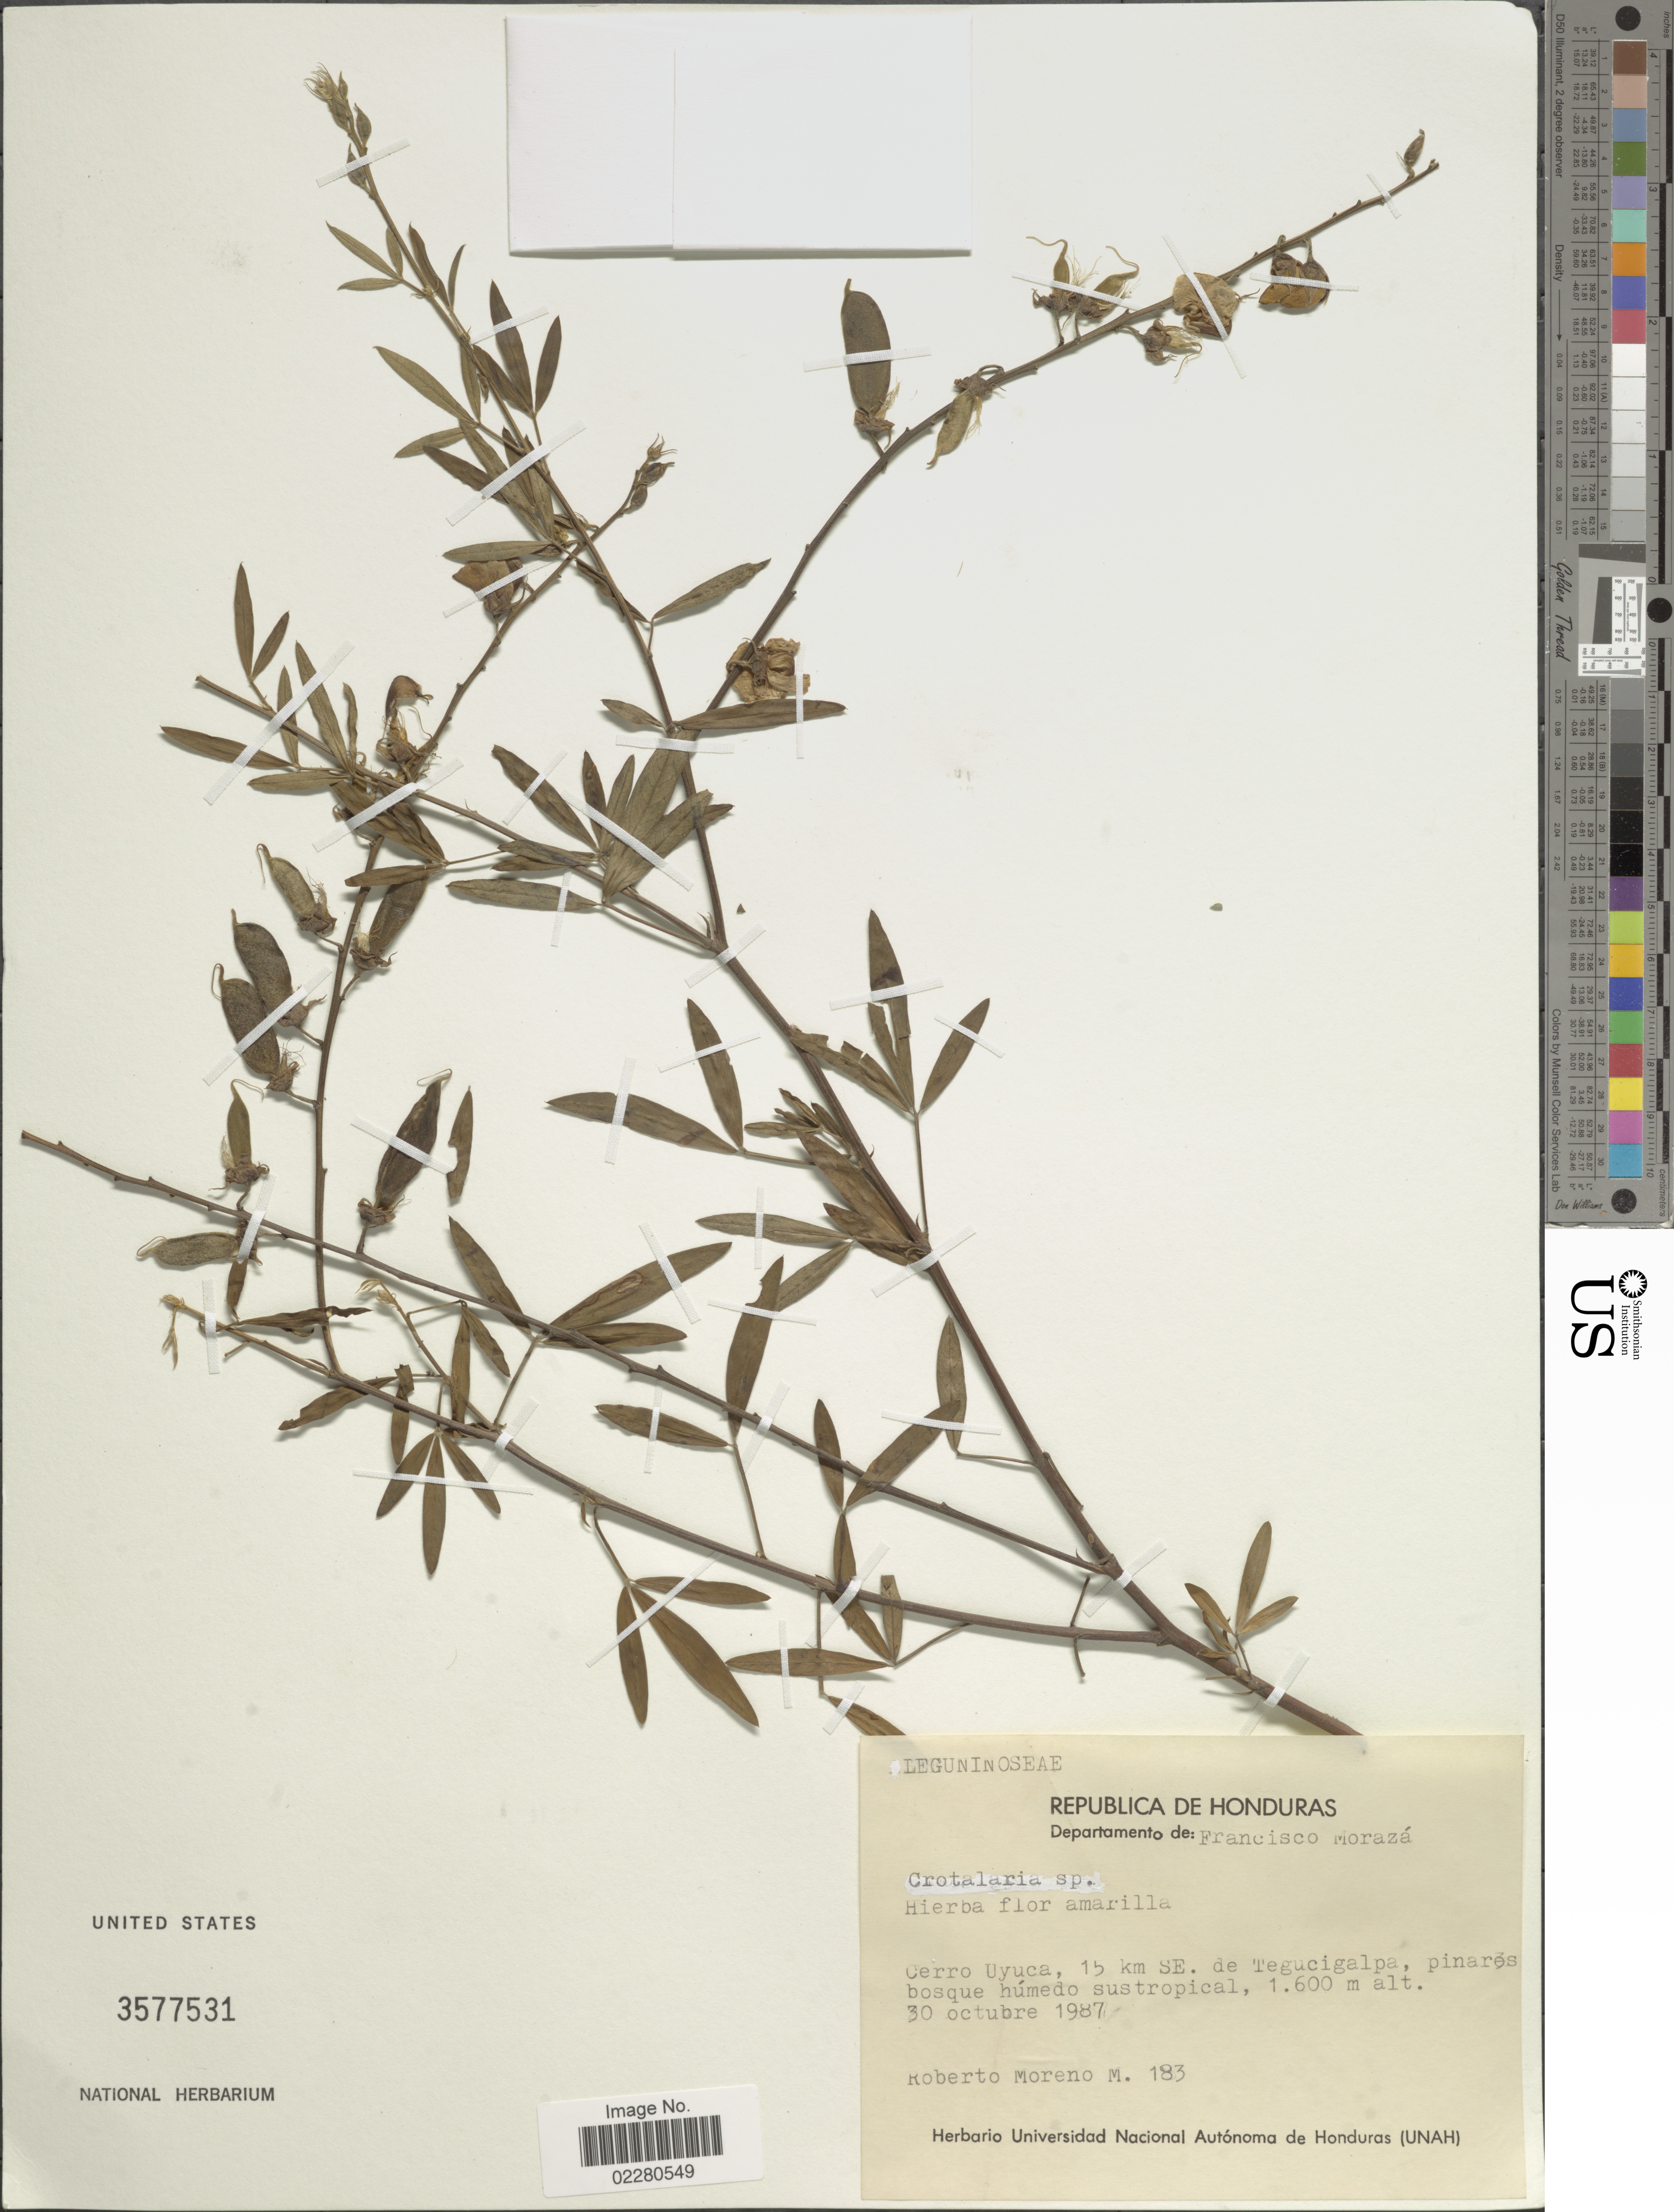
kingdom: Plantae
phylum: Tracheophyta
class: Magnoliopsida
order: Fabales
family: Fabaceae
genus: Crotalaria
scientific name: Crotalaria sp.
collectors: R. Moreno M.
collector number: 183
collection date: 1987-10-30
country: Honduras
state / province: Fco. Morazán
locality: Departamento de: Francisco Morazá. Cerro Uyuca, 15 km SE. de Tequcigalpa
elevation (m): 1600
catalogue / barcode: US 3577531